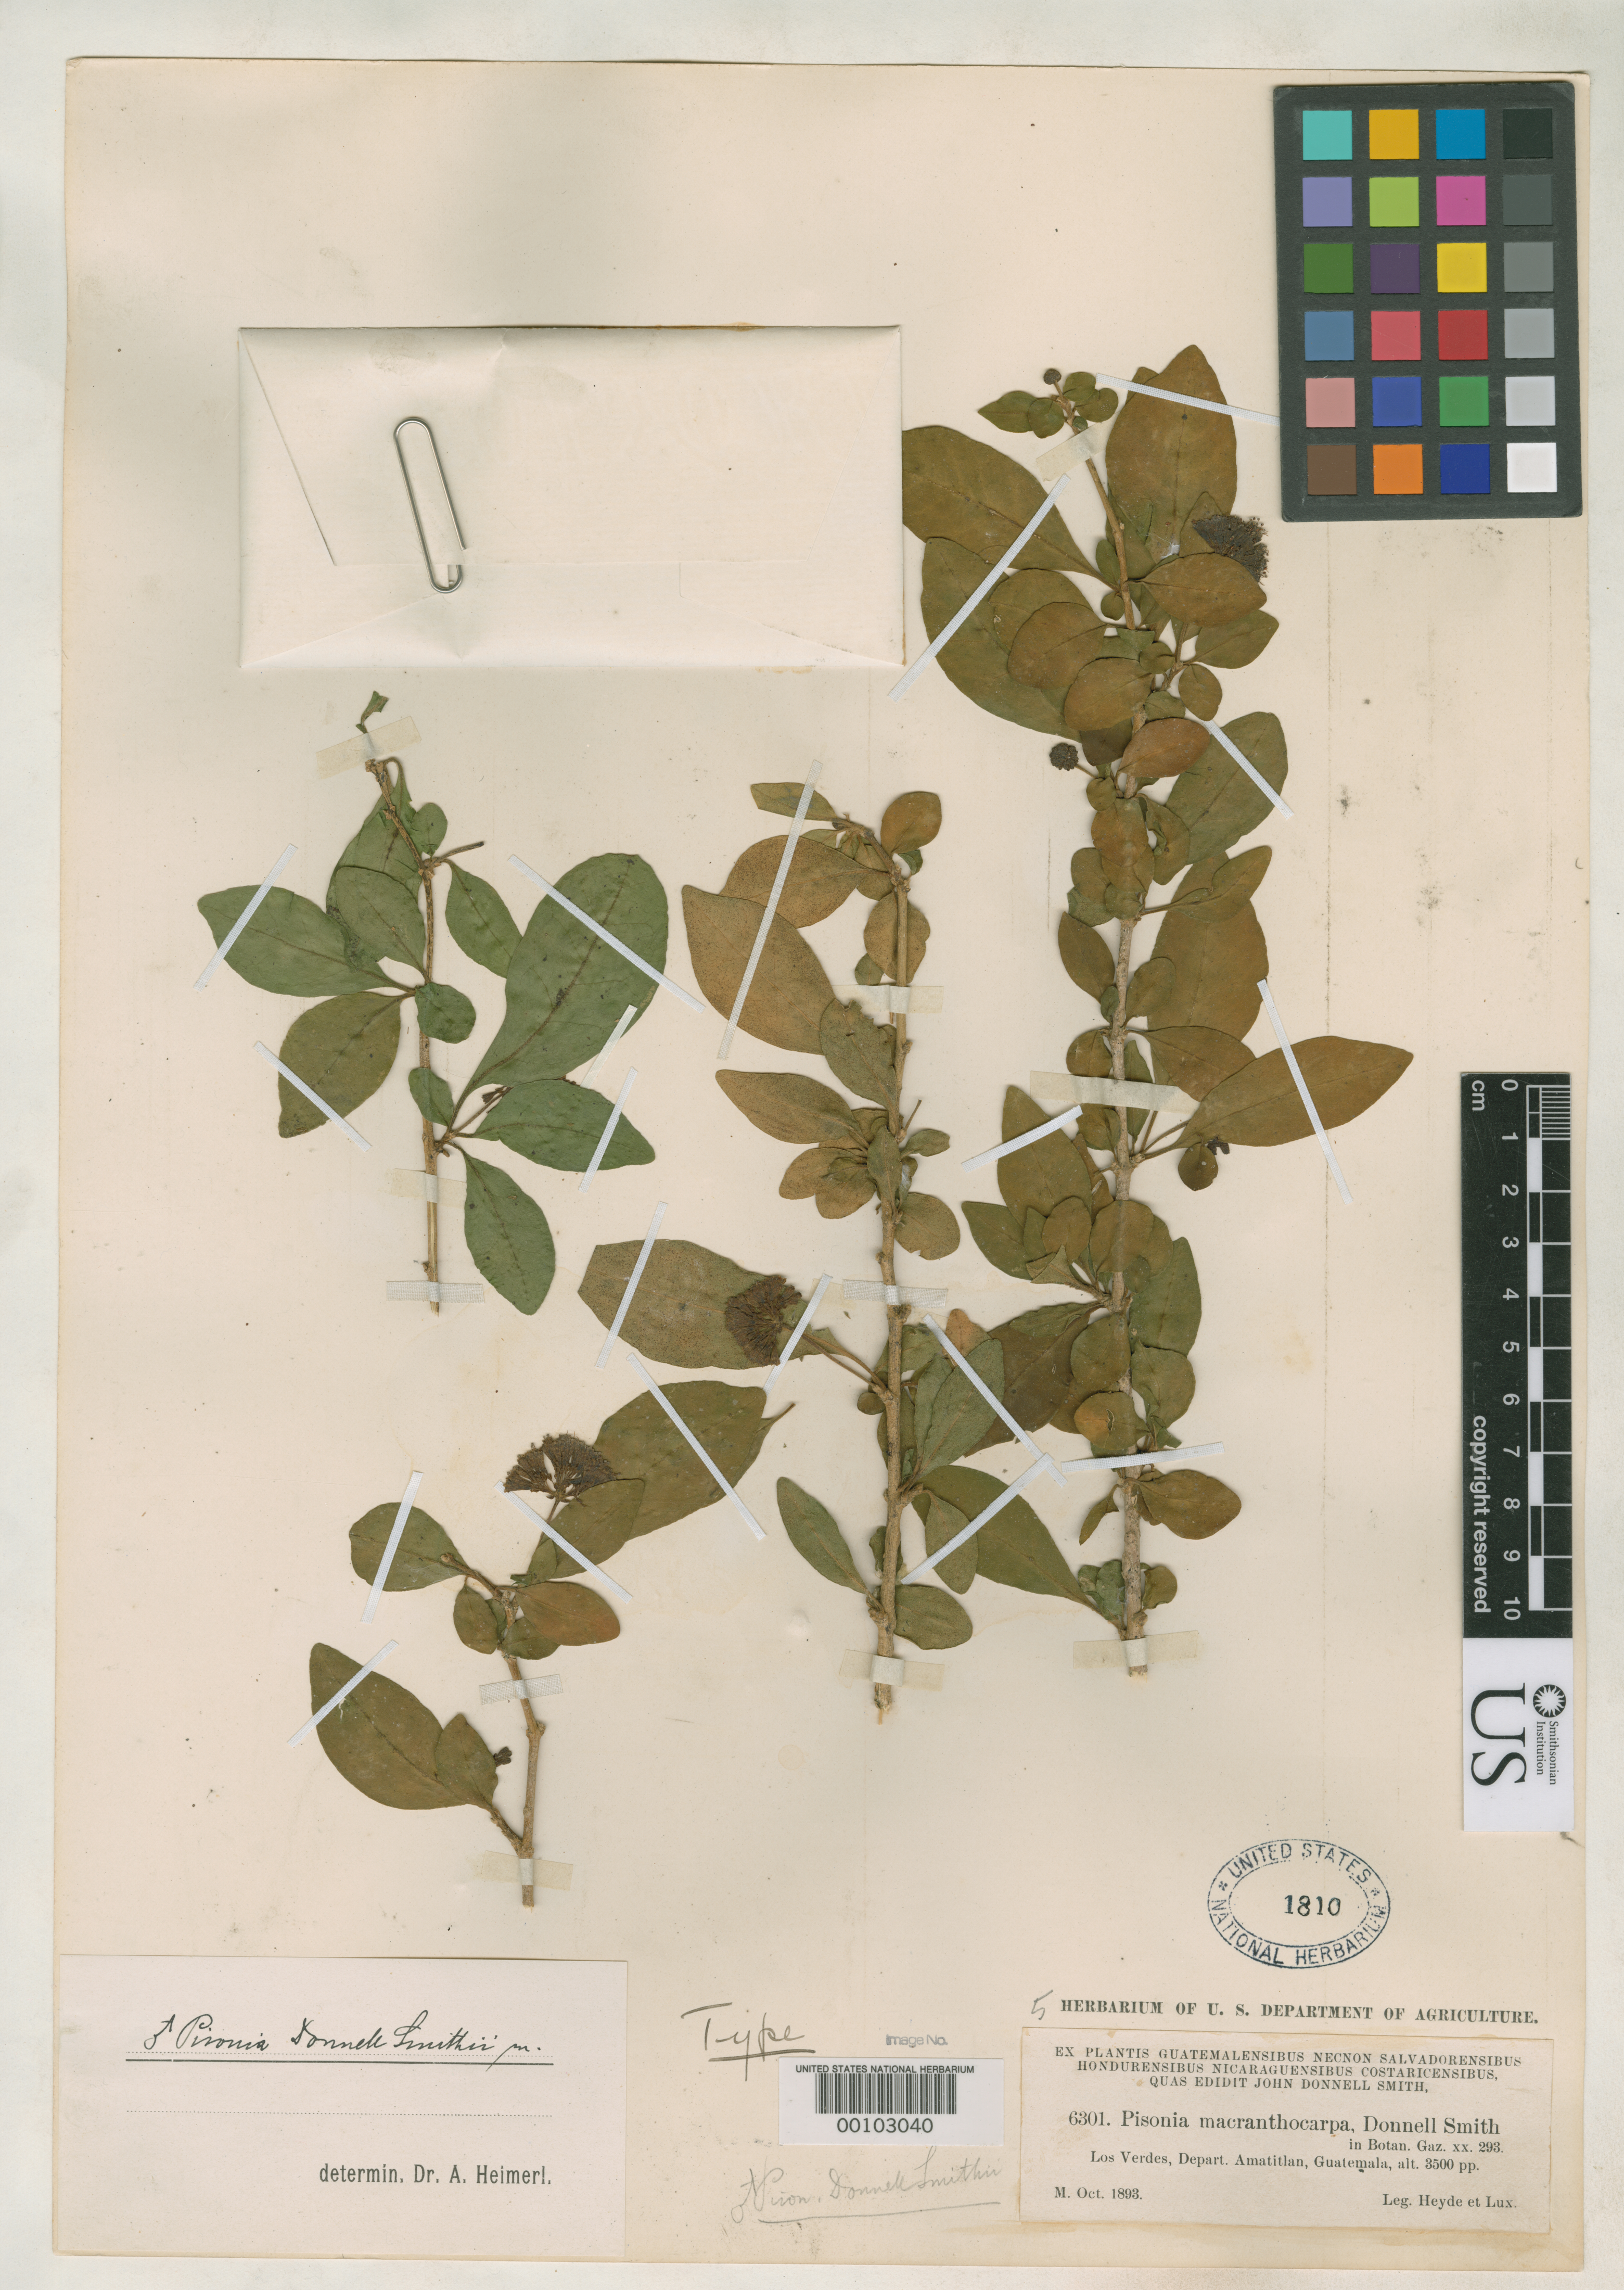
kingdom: Plantae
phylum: Tracheophyta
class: Magnoliopsida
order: Caryophyllales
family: Nyctaginaceae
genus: Pisonia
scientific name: Pisonia donnellsmithii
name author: Heimerl in Standl.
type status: Holotype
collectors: E. T. Heyde & E. Lux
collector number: J.D.S. 6301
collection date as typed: Oct 1893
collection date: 1893-10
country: Guatemala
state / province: Guatemala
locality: Los Verdes, Amatitlán.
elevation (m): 1050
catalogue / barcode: US 1810